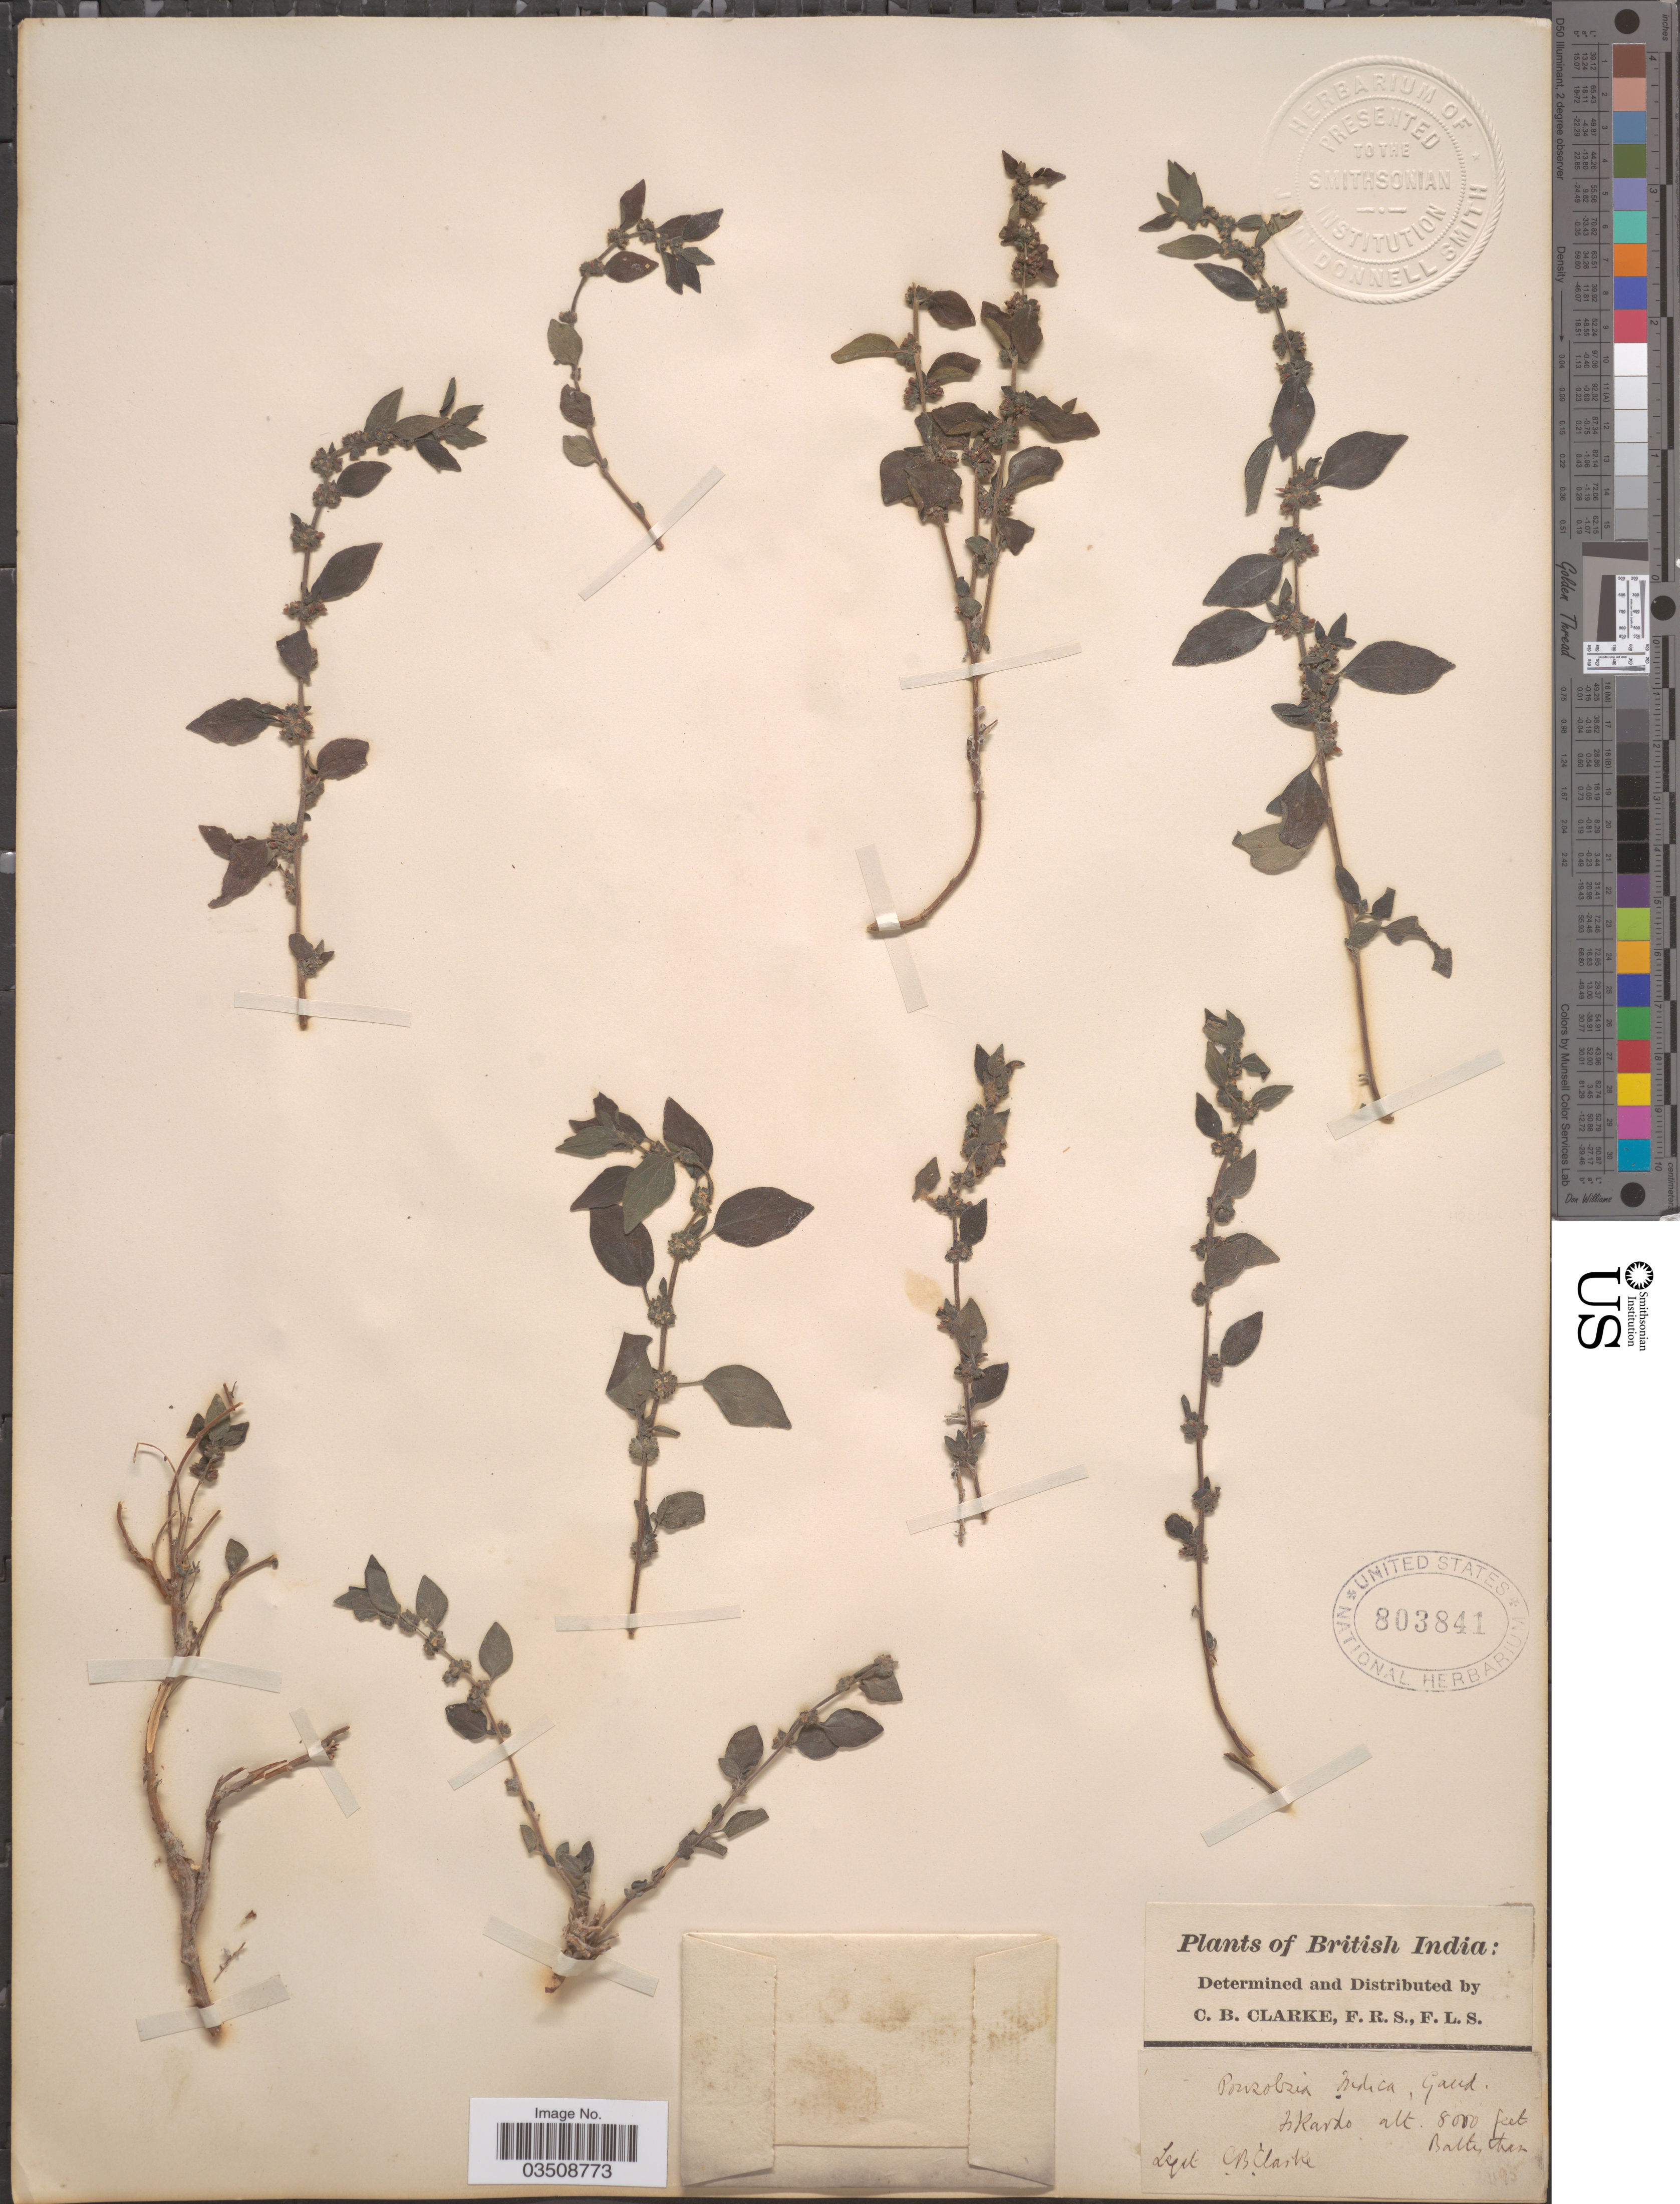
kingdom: Plantae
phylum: Tracheophyta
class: Magnoliopsida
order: Rosales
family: Urticaceae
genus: Pouzolzia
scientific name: Pouzolzia zeylanica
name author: (L.) Benn.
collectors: C. B. Clarke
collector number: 1195*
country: Pakistan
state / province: Gilgit-Baltistan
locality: British India. Skardo, Baltesthan.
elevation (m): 2438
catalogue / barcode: US 803841